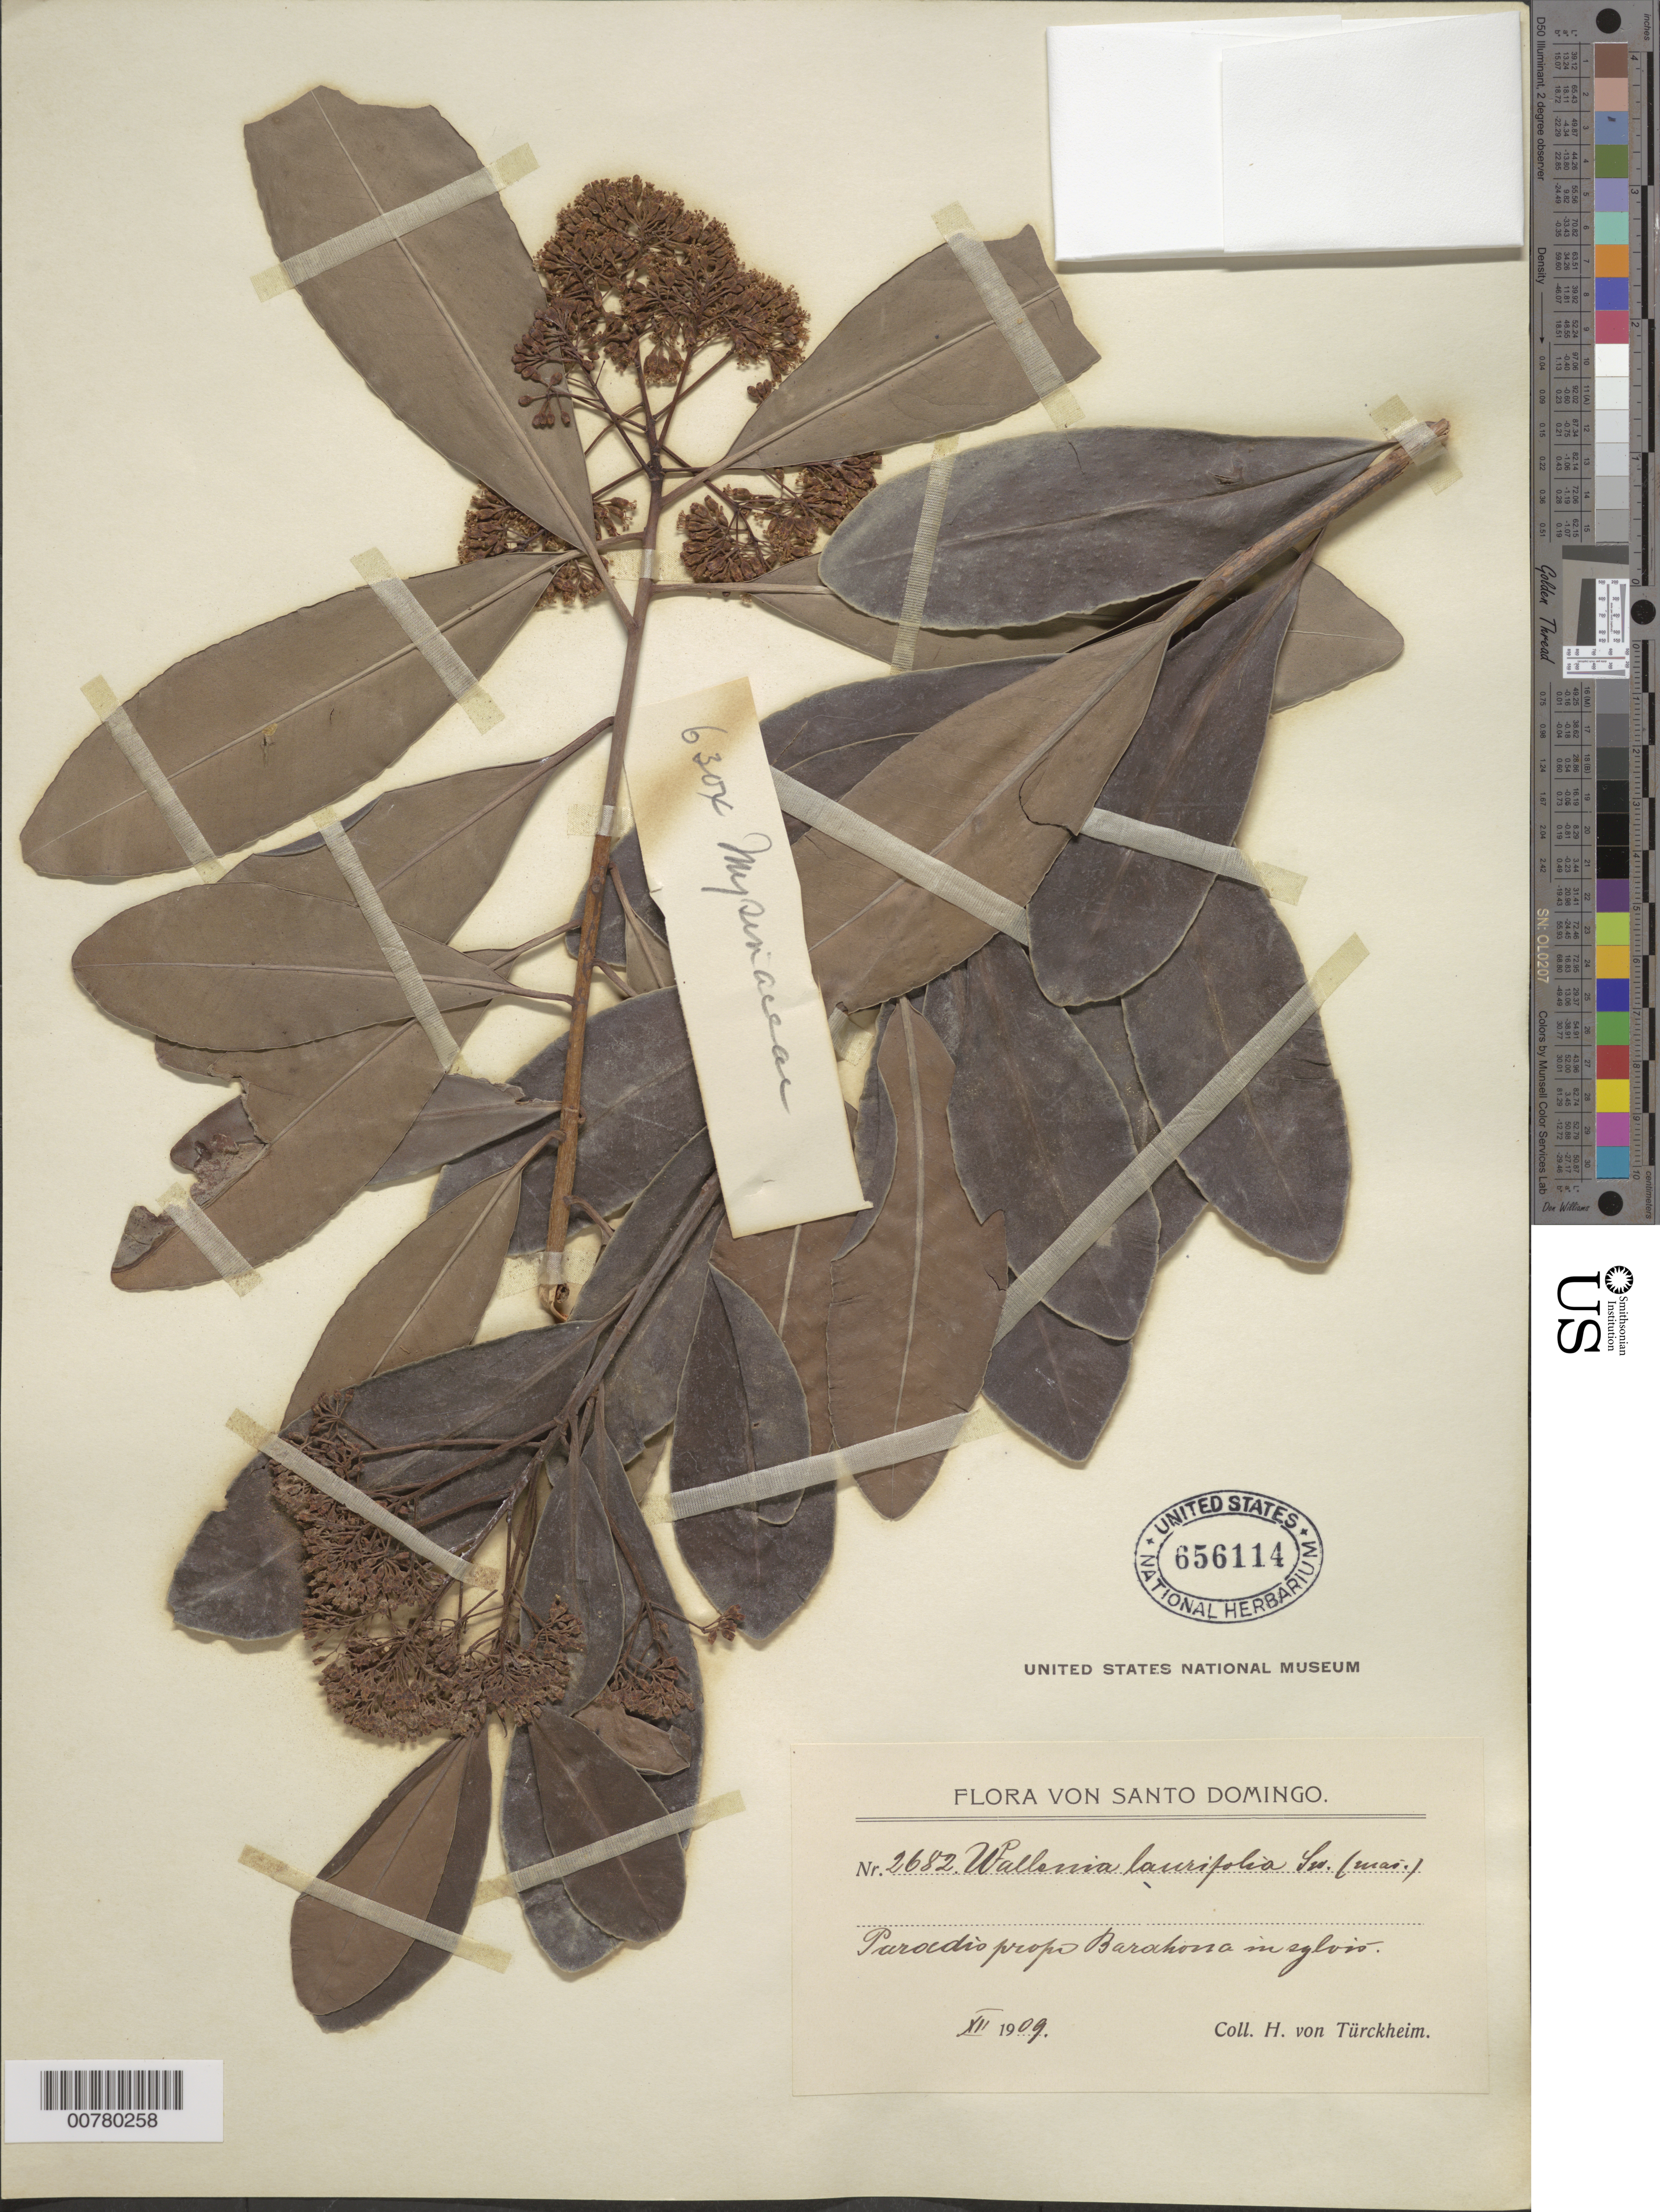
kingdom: Plantae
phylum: Tracheophyta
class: Magnoliopsida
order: Ericales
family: Primulaceae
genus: Wallenia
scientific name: Wallenia laurifolia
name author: Sw.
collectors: H. von Türckheim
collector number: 2682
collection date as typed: Dec 1909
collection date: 1909-12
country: Dominican Republic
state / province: Barahona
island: Hispaniola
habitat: In sylvis.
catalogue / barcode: US 656114